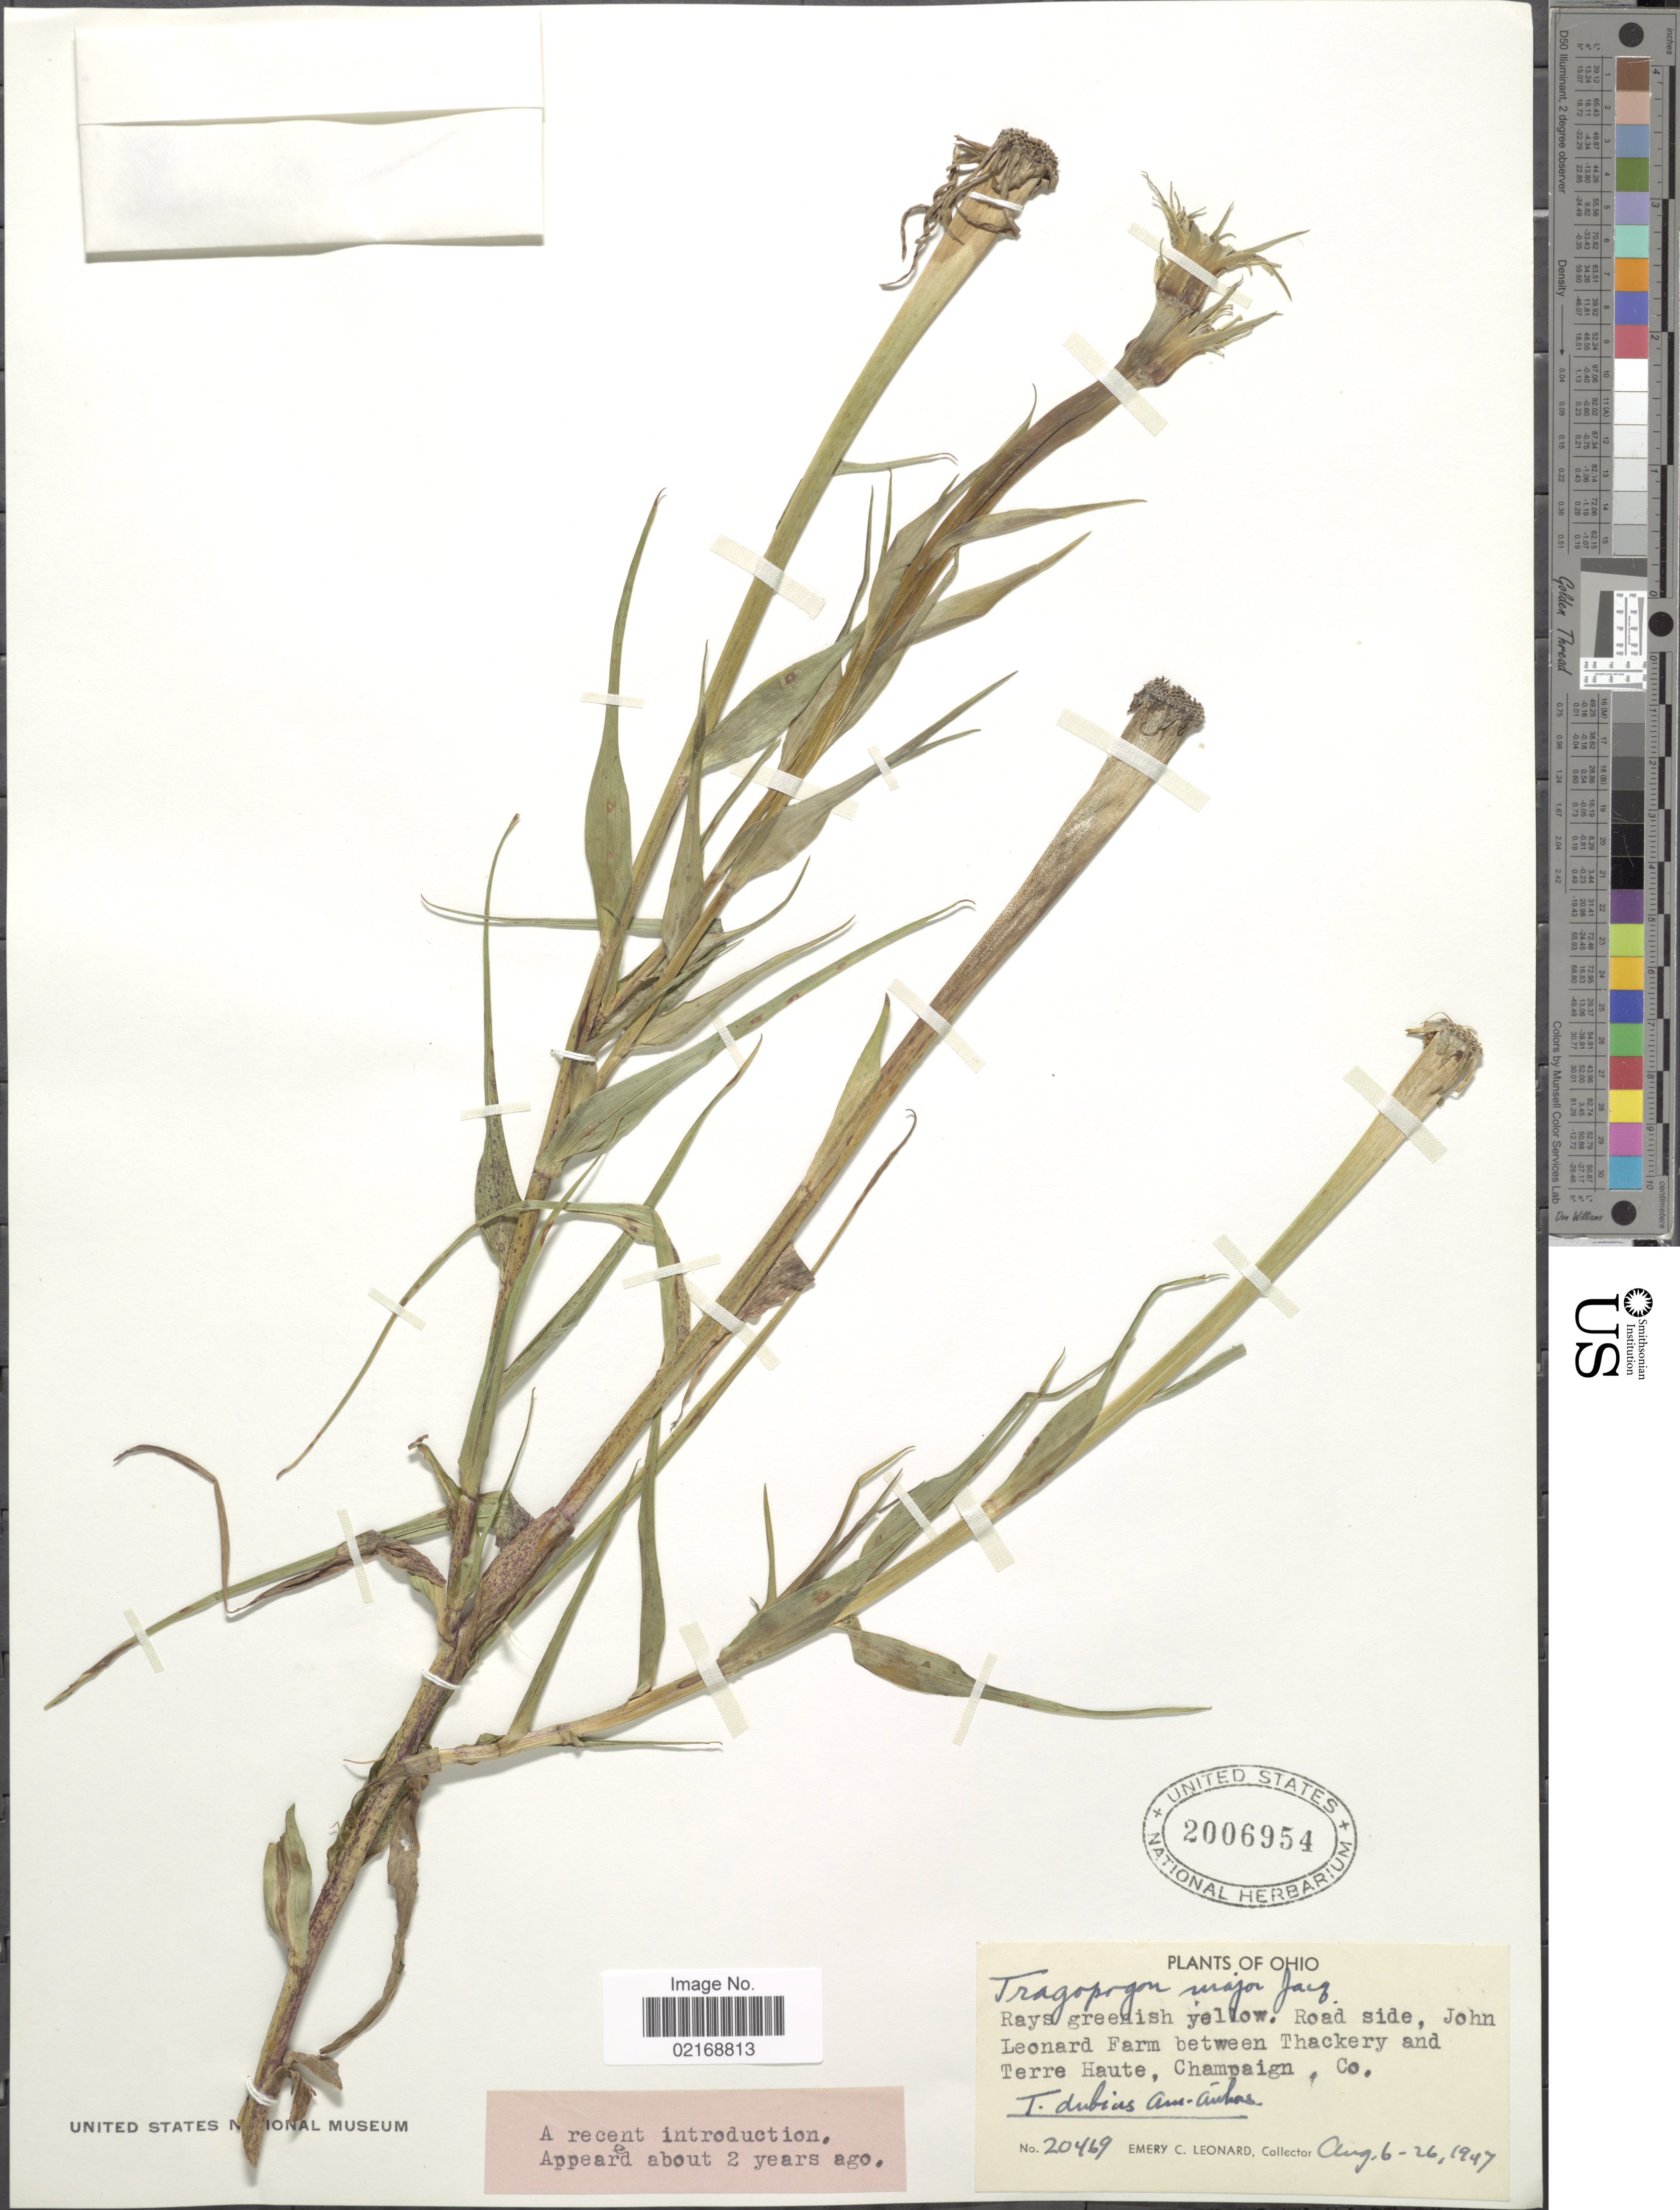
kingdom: Plantae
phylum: Tracheophyta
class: Magnoliopsida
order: Asterales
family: Asteraceae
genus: Tragopogon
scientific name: Tragopogon dubius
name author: Scop.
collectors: E. C. Leonard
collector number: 20469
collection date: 1947-08-06/1947-08-26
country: United States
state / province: Ohio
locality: John Leonard Farm between Thackery and Terre Haute, Champaign Co.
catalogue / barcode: US 2006954